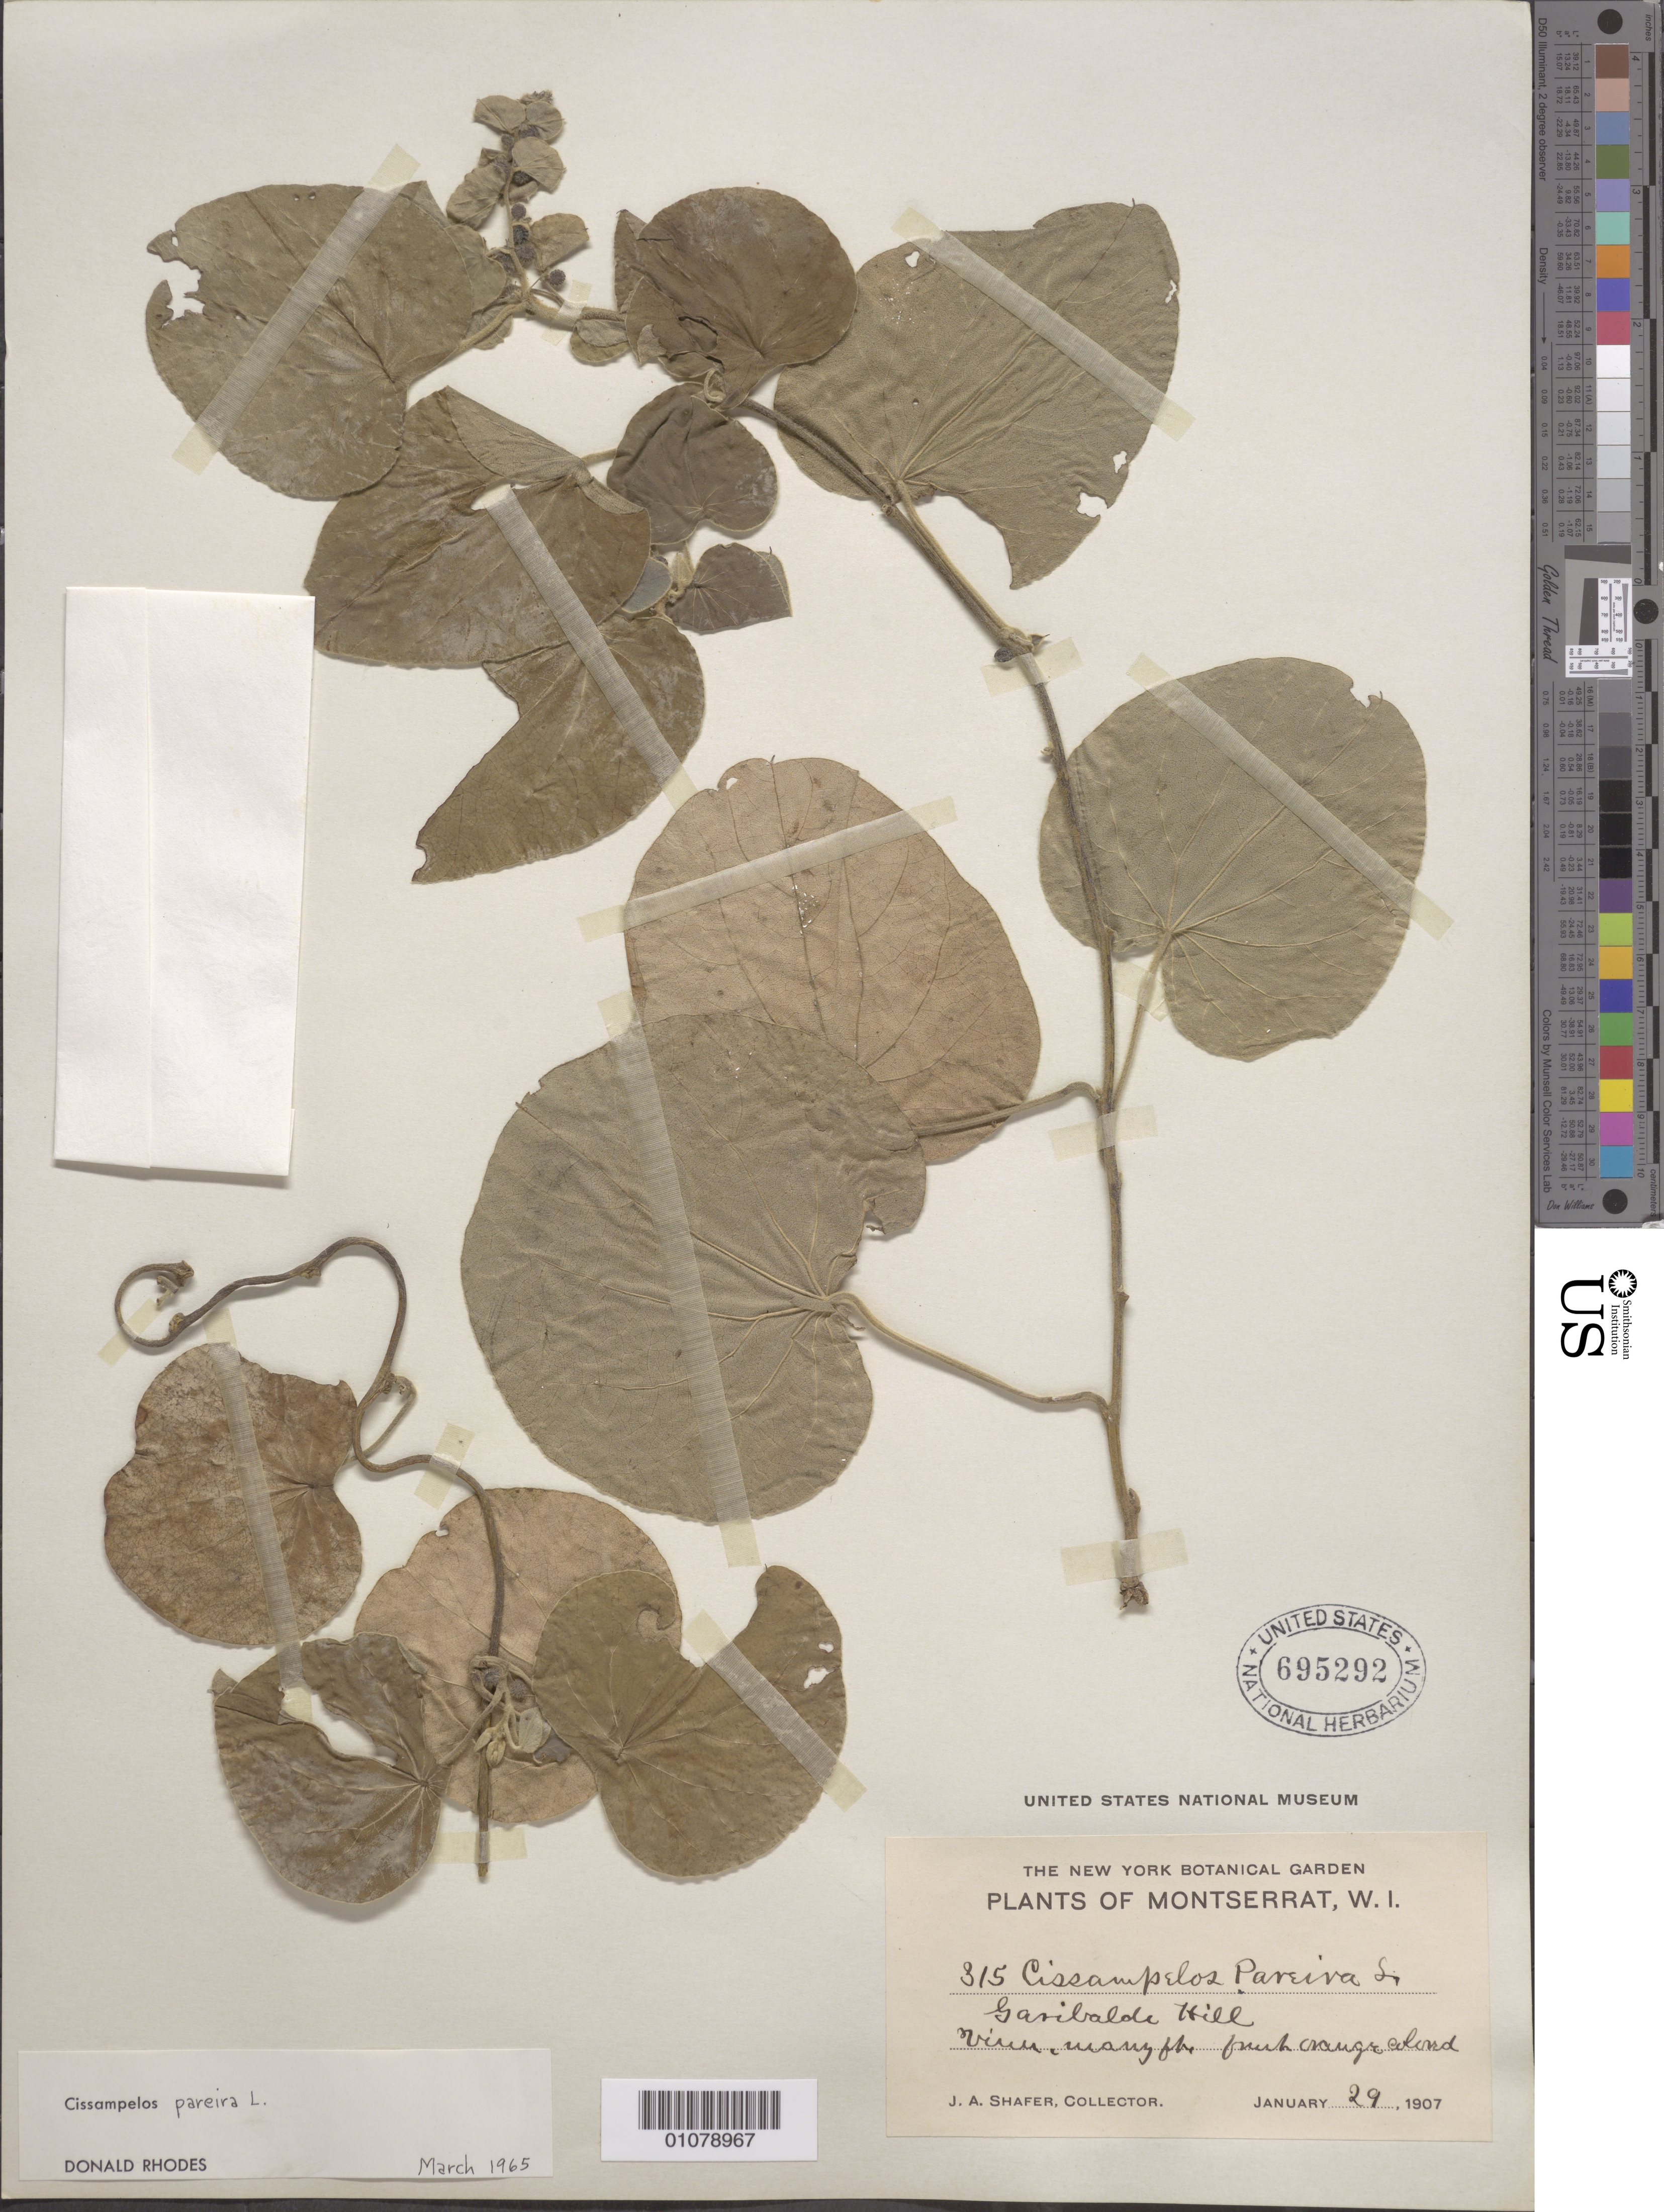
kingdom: Plantae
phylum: Tracheophyta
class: Magnoliopsida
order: Ranunculales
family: Menispermaceae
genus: Cissampelos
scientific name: Cissampelos pareira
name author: L.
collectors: J. A. Shafer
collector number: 315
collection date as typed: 29 Jan 1907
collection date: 1907-01-29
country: Montserrat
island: Montserrat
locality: Garibaldi Hill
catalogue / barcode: US 695292